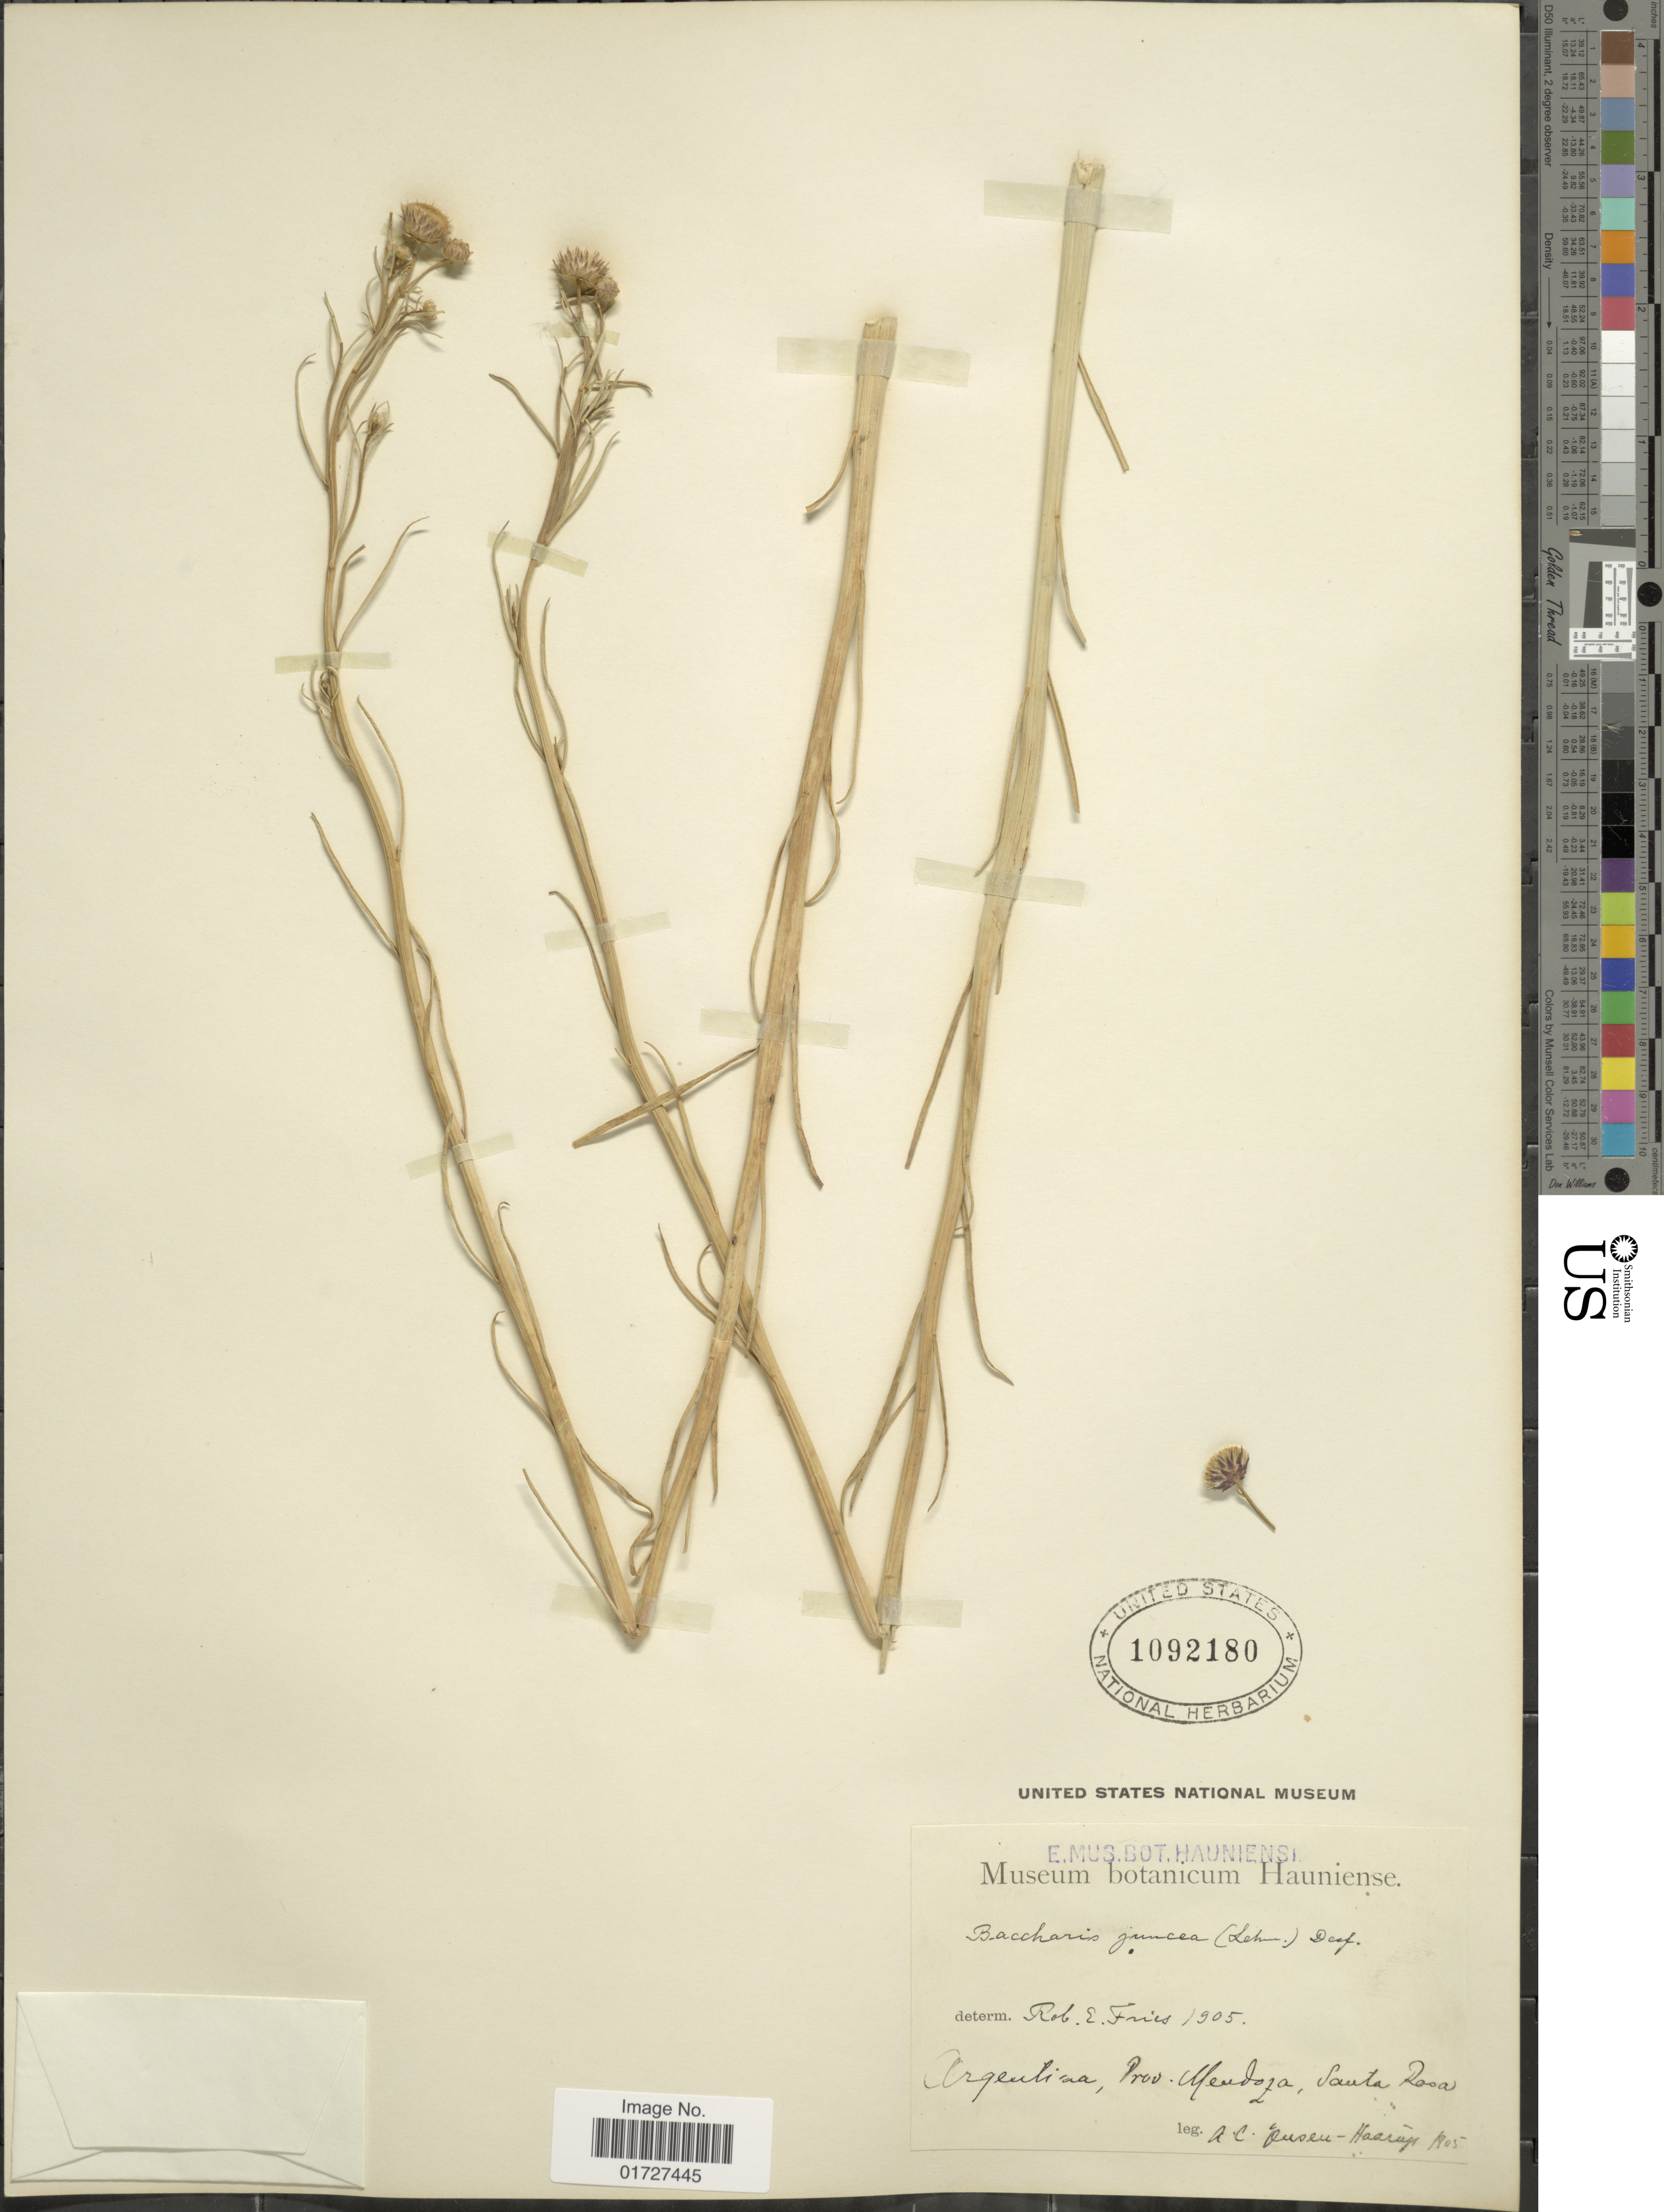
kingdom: Plantae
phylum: Tracheophyta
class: Magnoliopsida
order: Asterales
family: Asteraceae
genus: Baccharis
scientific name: Baccharis juncea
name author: (Lehm.) Desf.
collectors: A. C. Jensen-Haarup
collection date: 1905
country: Argentina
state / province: Mendoza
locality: Santa Rosa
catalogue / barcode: US 1092180